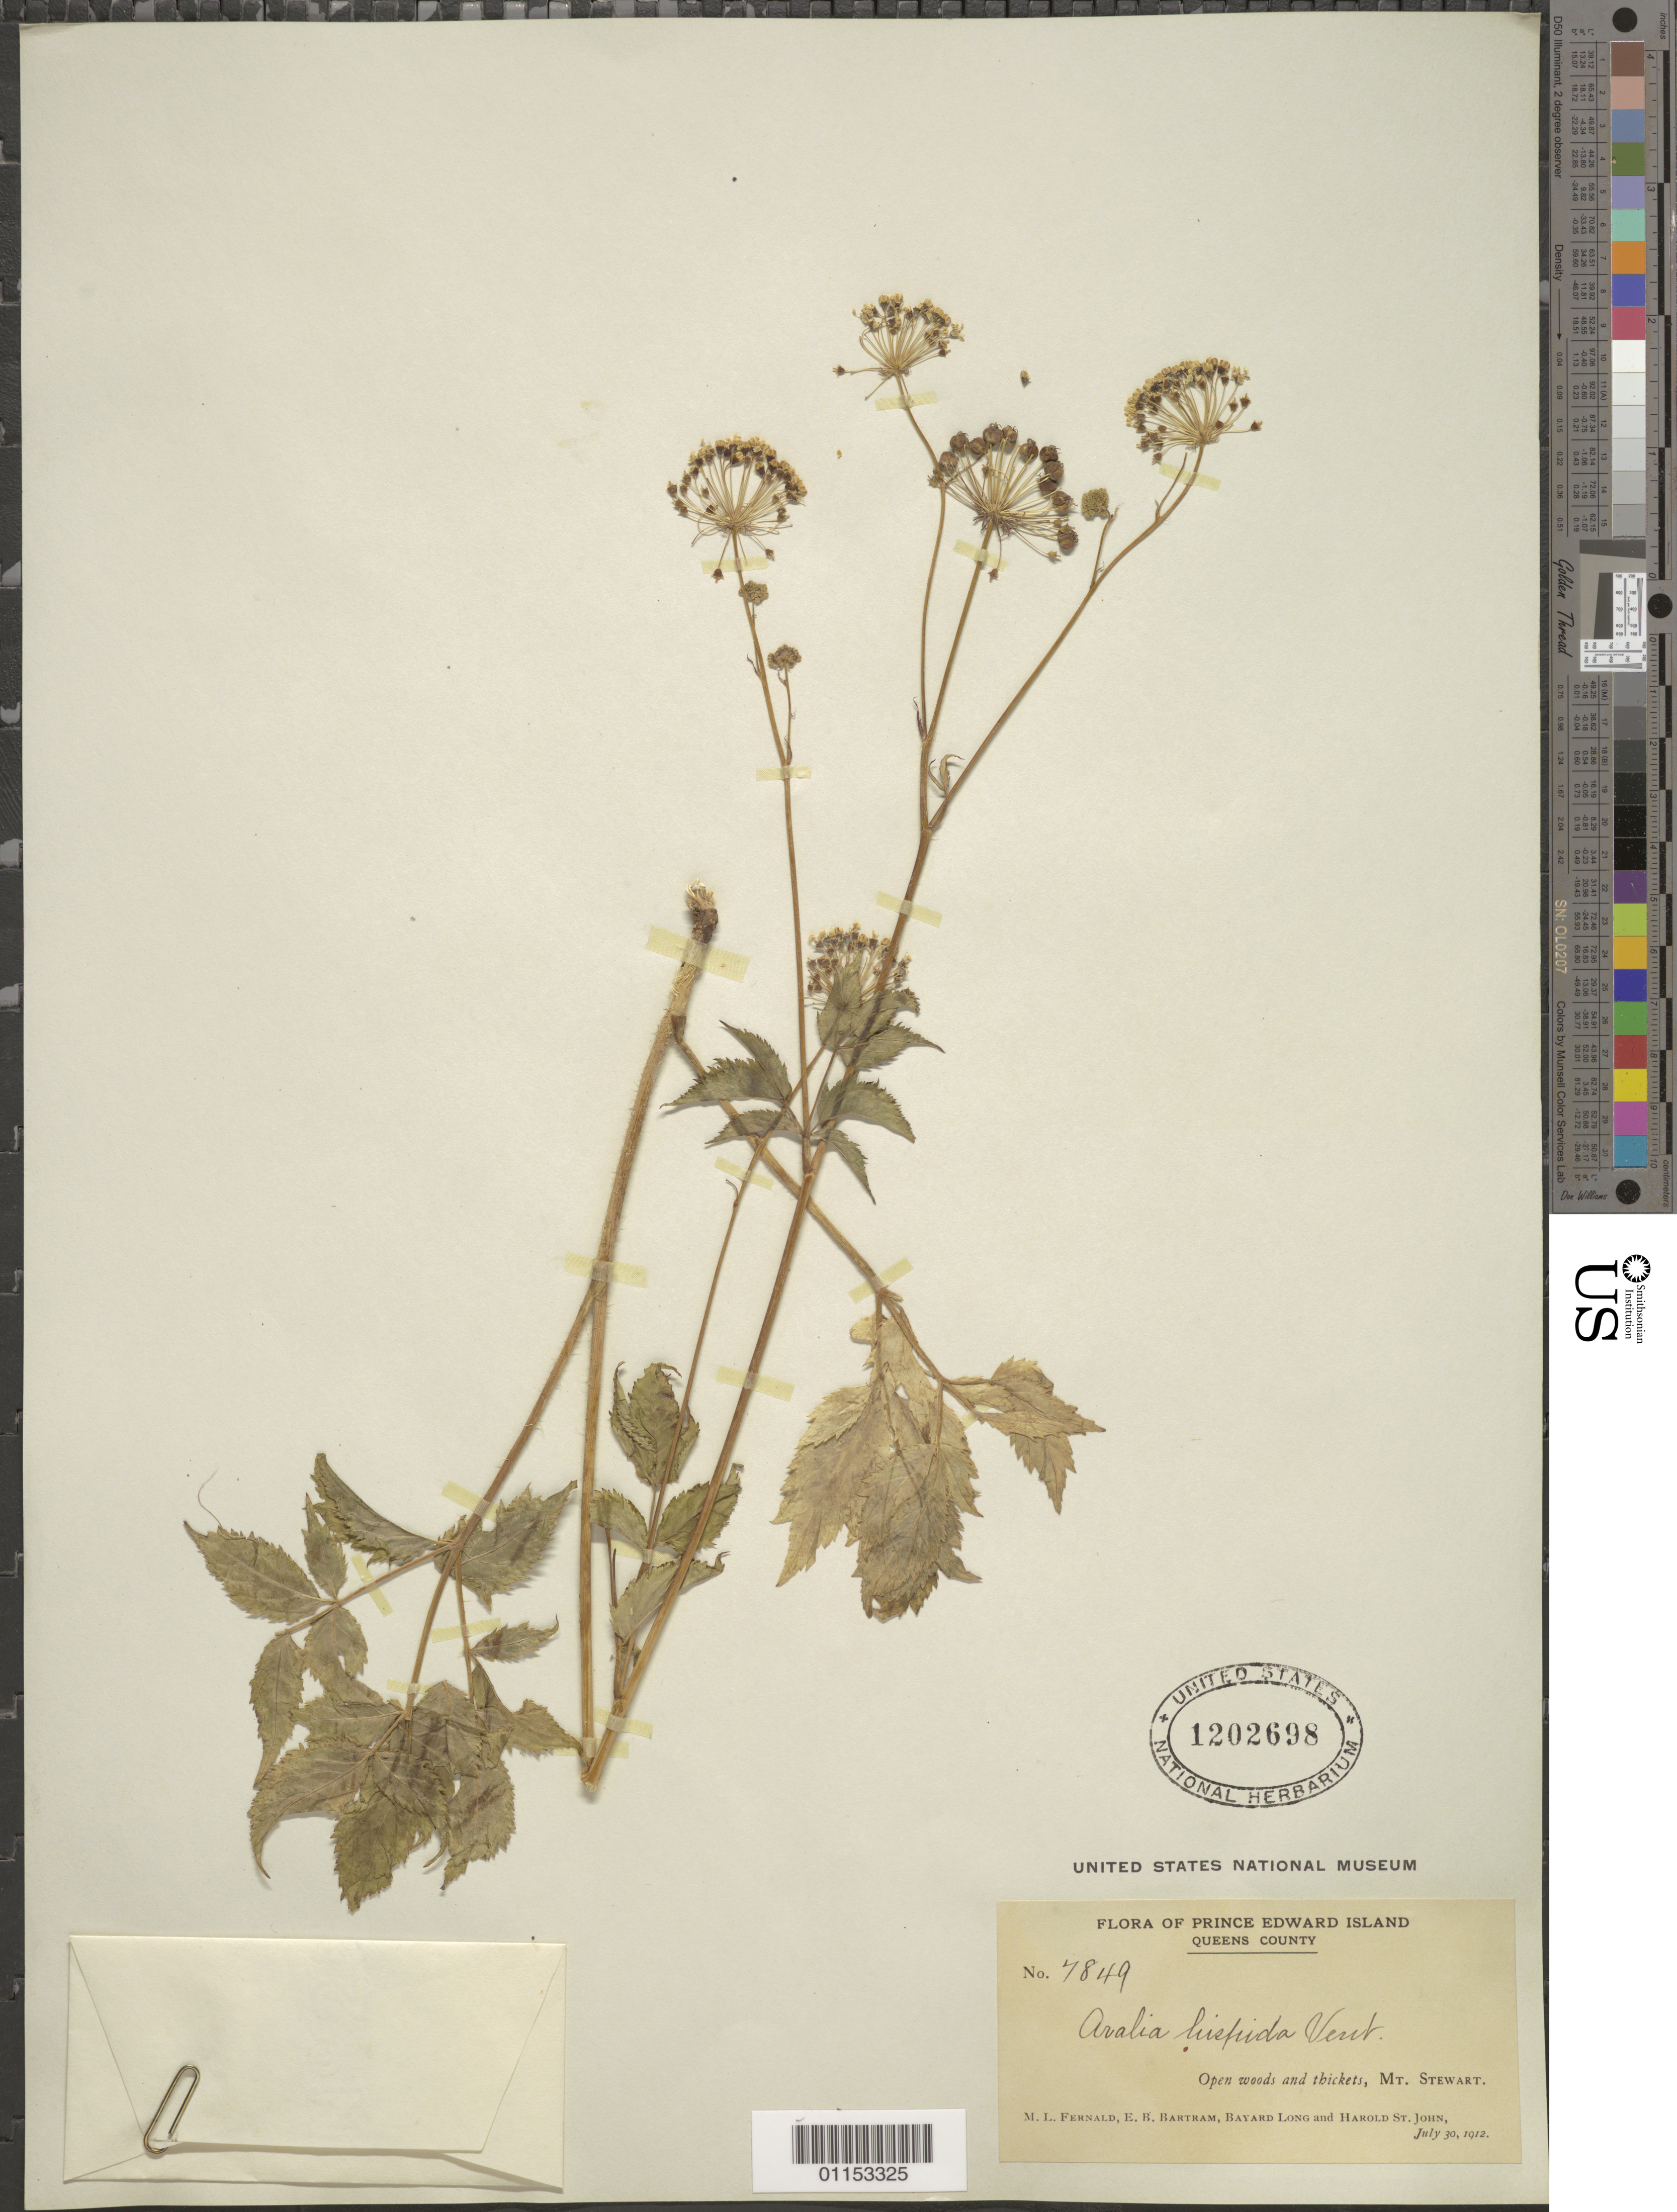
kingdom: Plantae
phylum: Tracheophyta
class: Magnoliopsida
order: Apiales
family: Araliaceae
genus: Aralia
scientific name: Aralia hispida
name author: Vent.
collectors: M. L. Fernald, E. B. Bartram, B. H. Long & H. St. John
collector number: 7849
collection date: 1912-07-30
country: United States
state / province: New York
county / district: Queens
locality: Mt Stewart.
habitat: Open woods and thickets.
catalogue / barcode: US 1202698